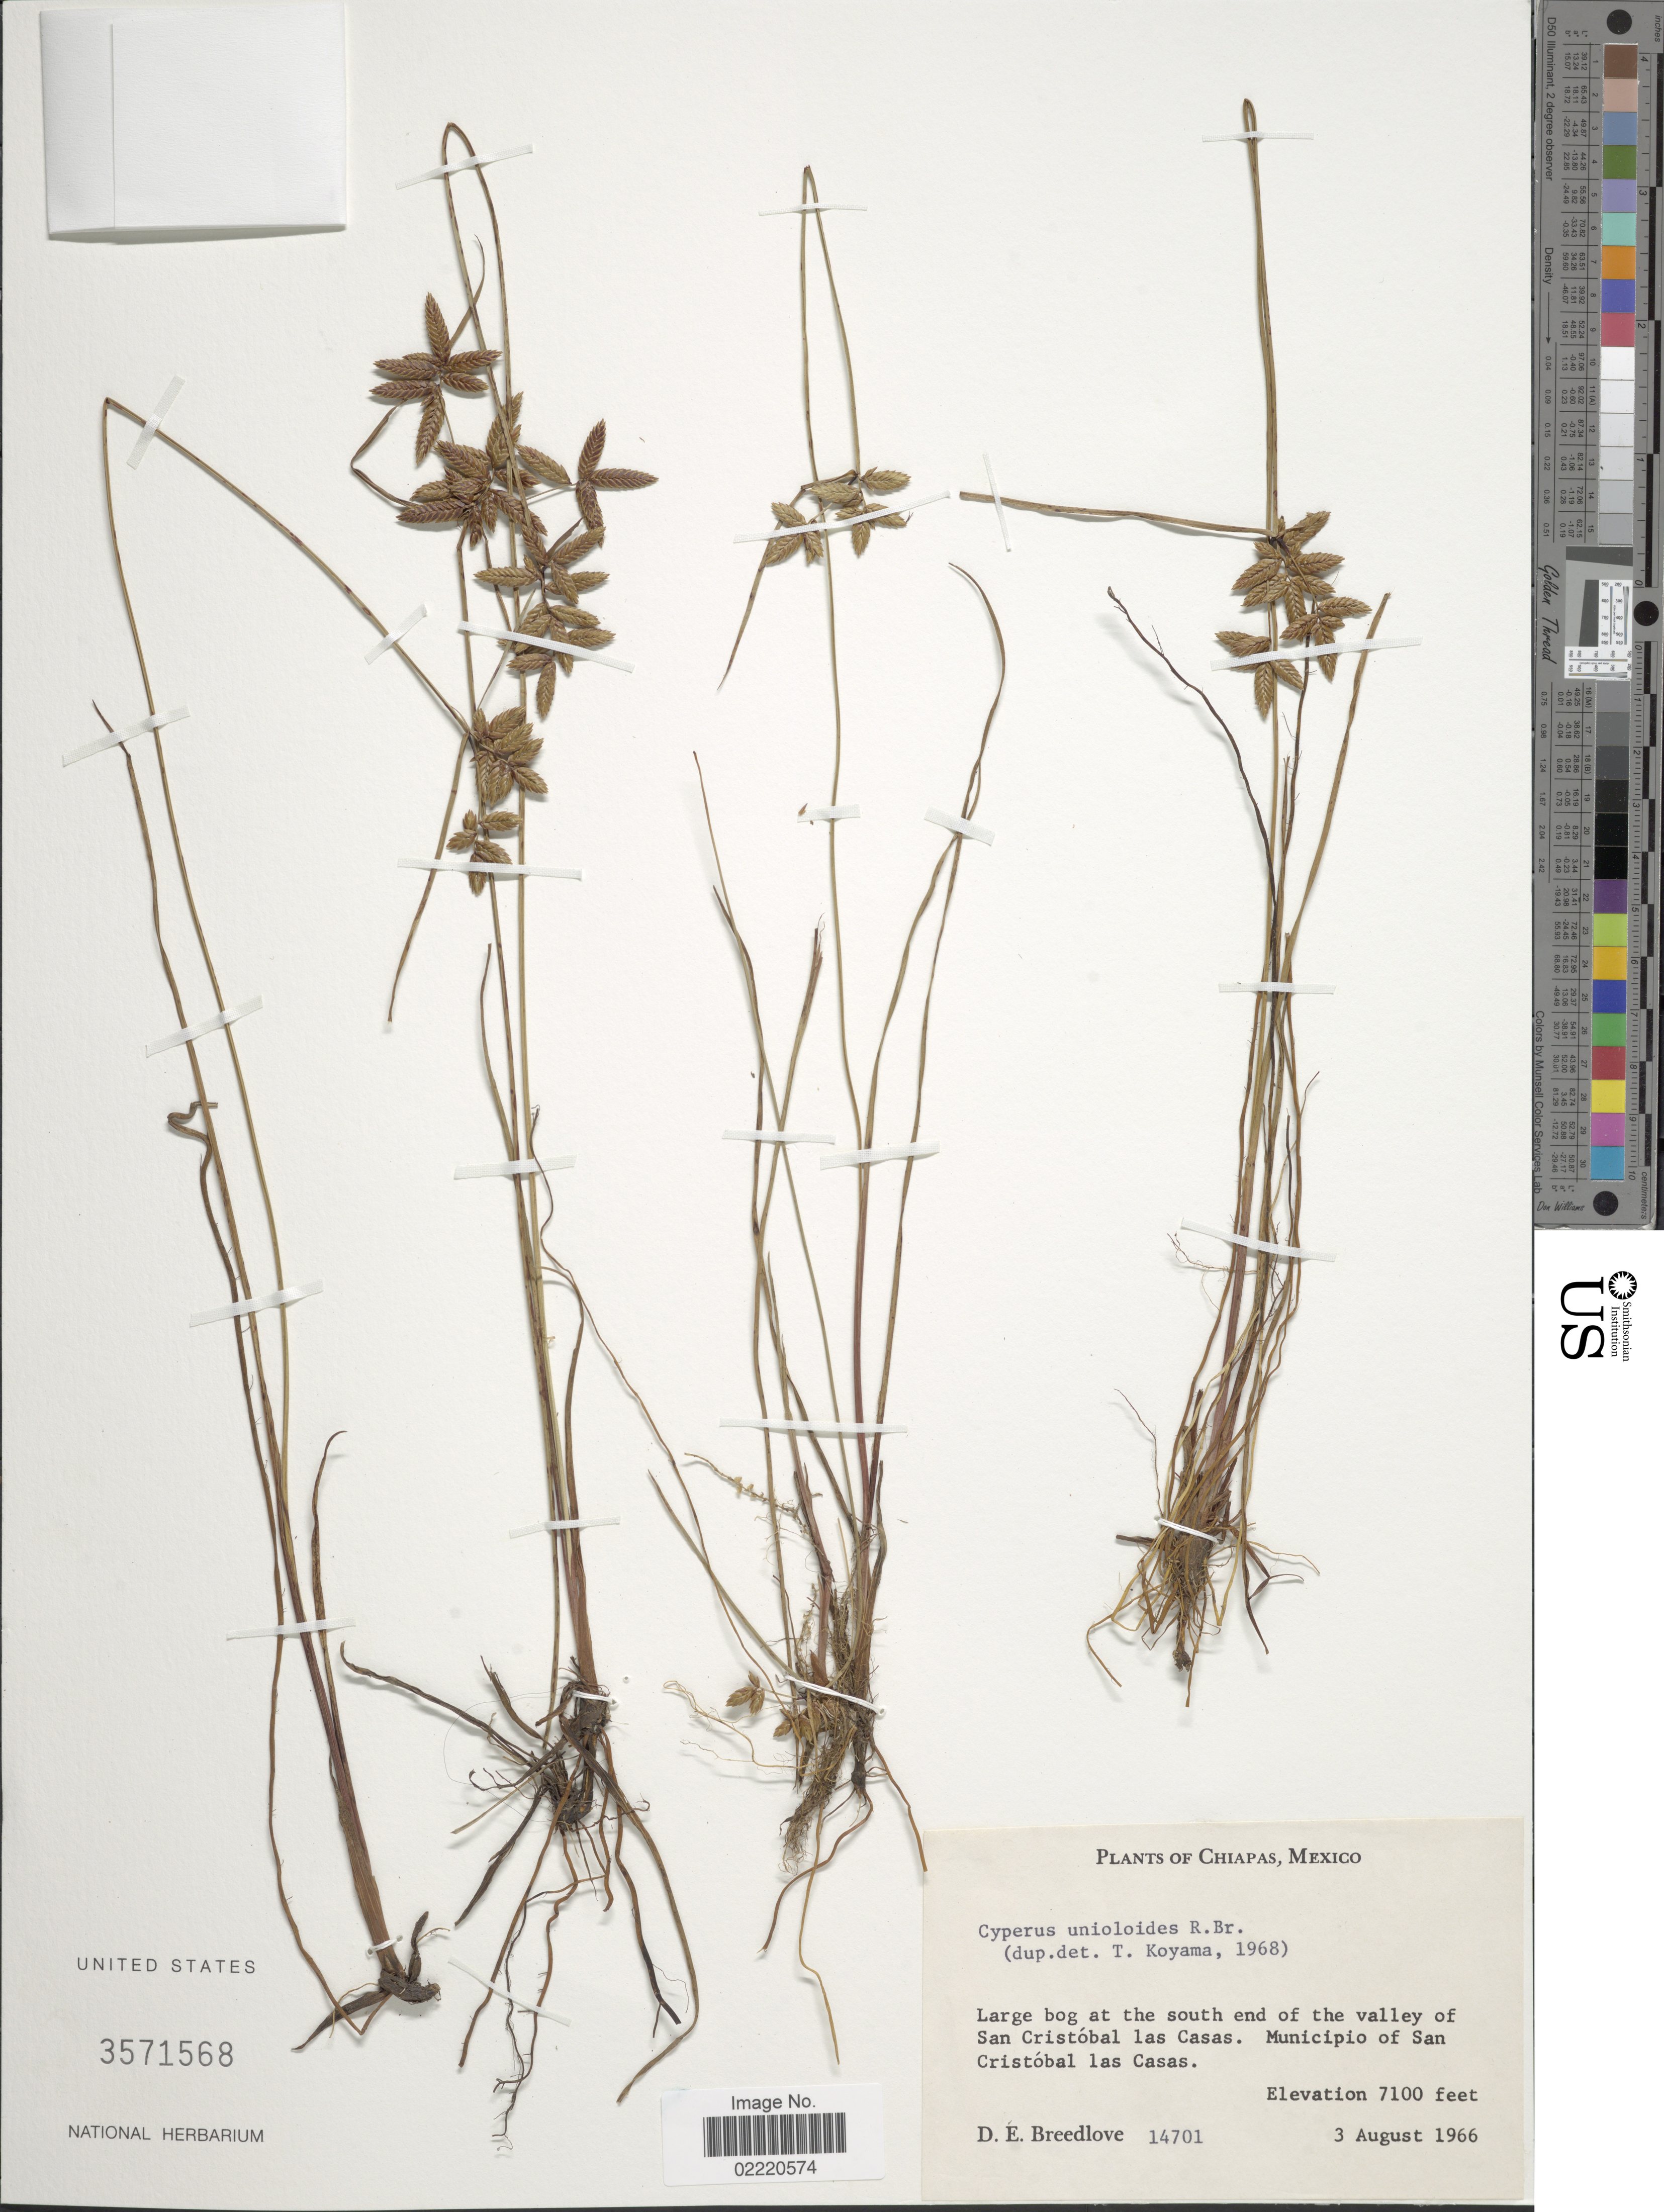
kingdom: Plantae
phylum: Tracheophyta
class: Liliopsida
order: Poales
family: Cyperaceae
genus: Cyperus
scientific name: Cyperus unioloides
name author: R. Br.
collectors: D. E. Breedlove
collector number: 14701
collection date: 1966-08-03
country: Mexico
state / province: Chiapas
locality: Large bog at the south end of the valley of San Cristobal las Casas, Municipio of San Cristobal las Casas.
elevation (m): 2164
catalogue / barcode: US 3571568